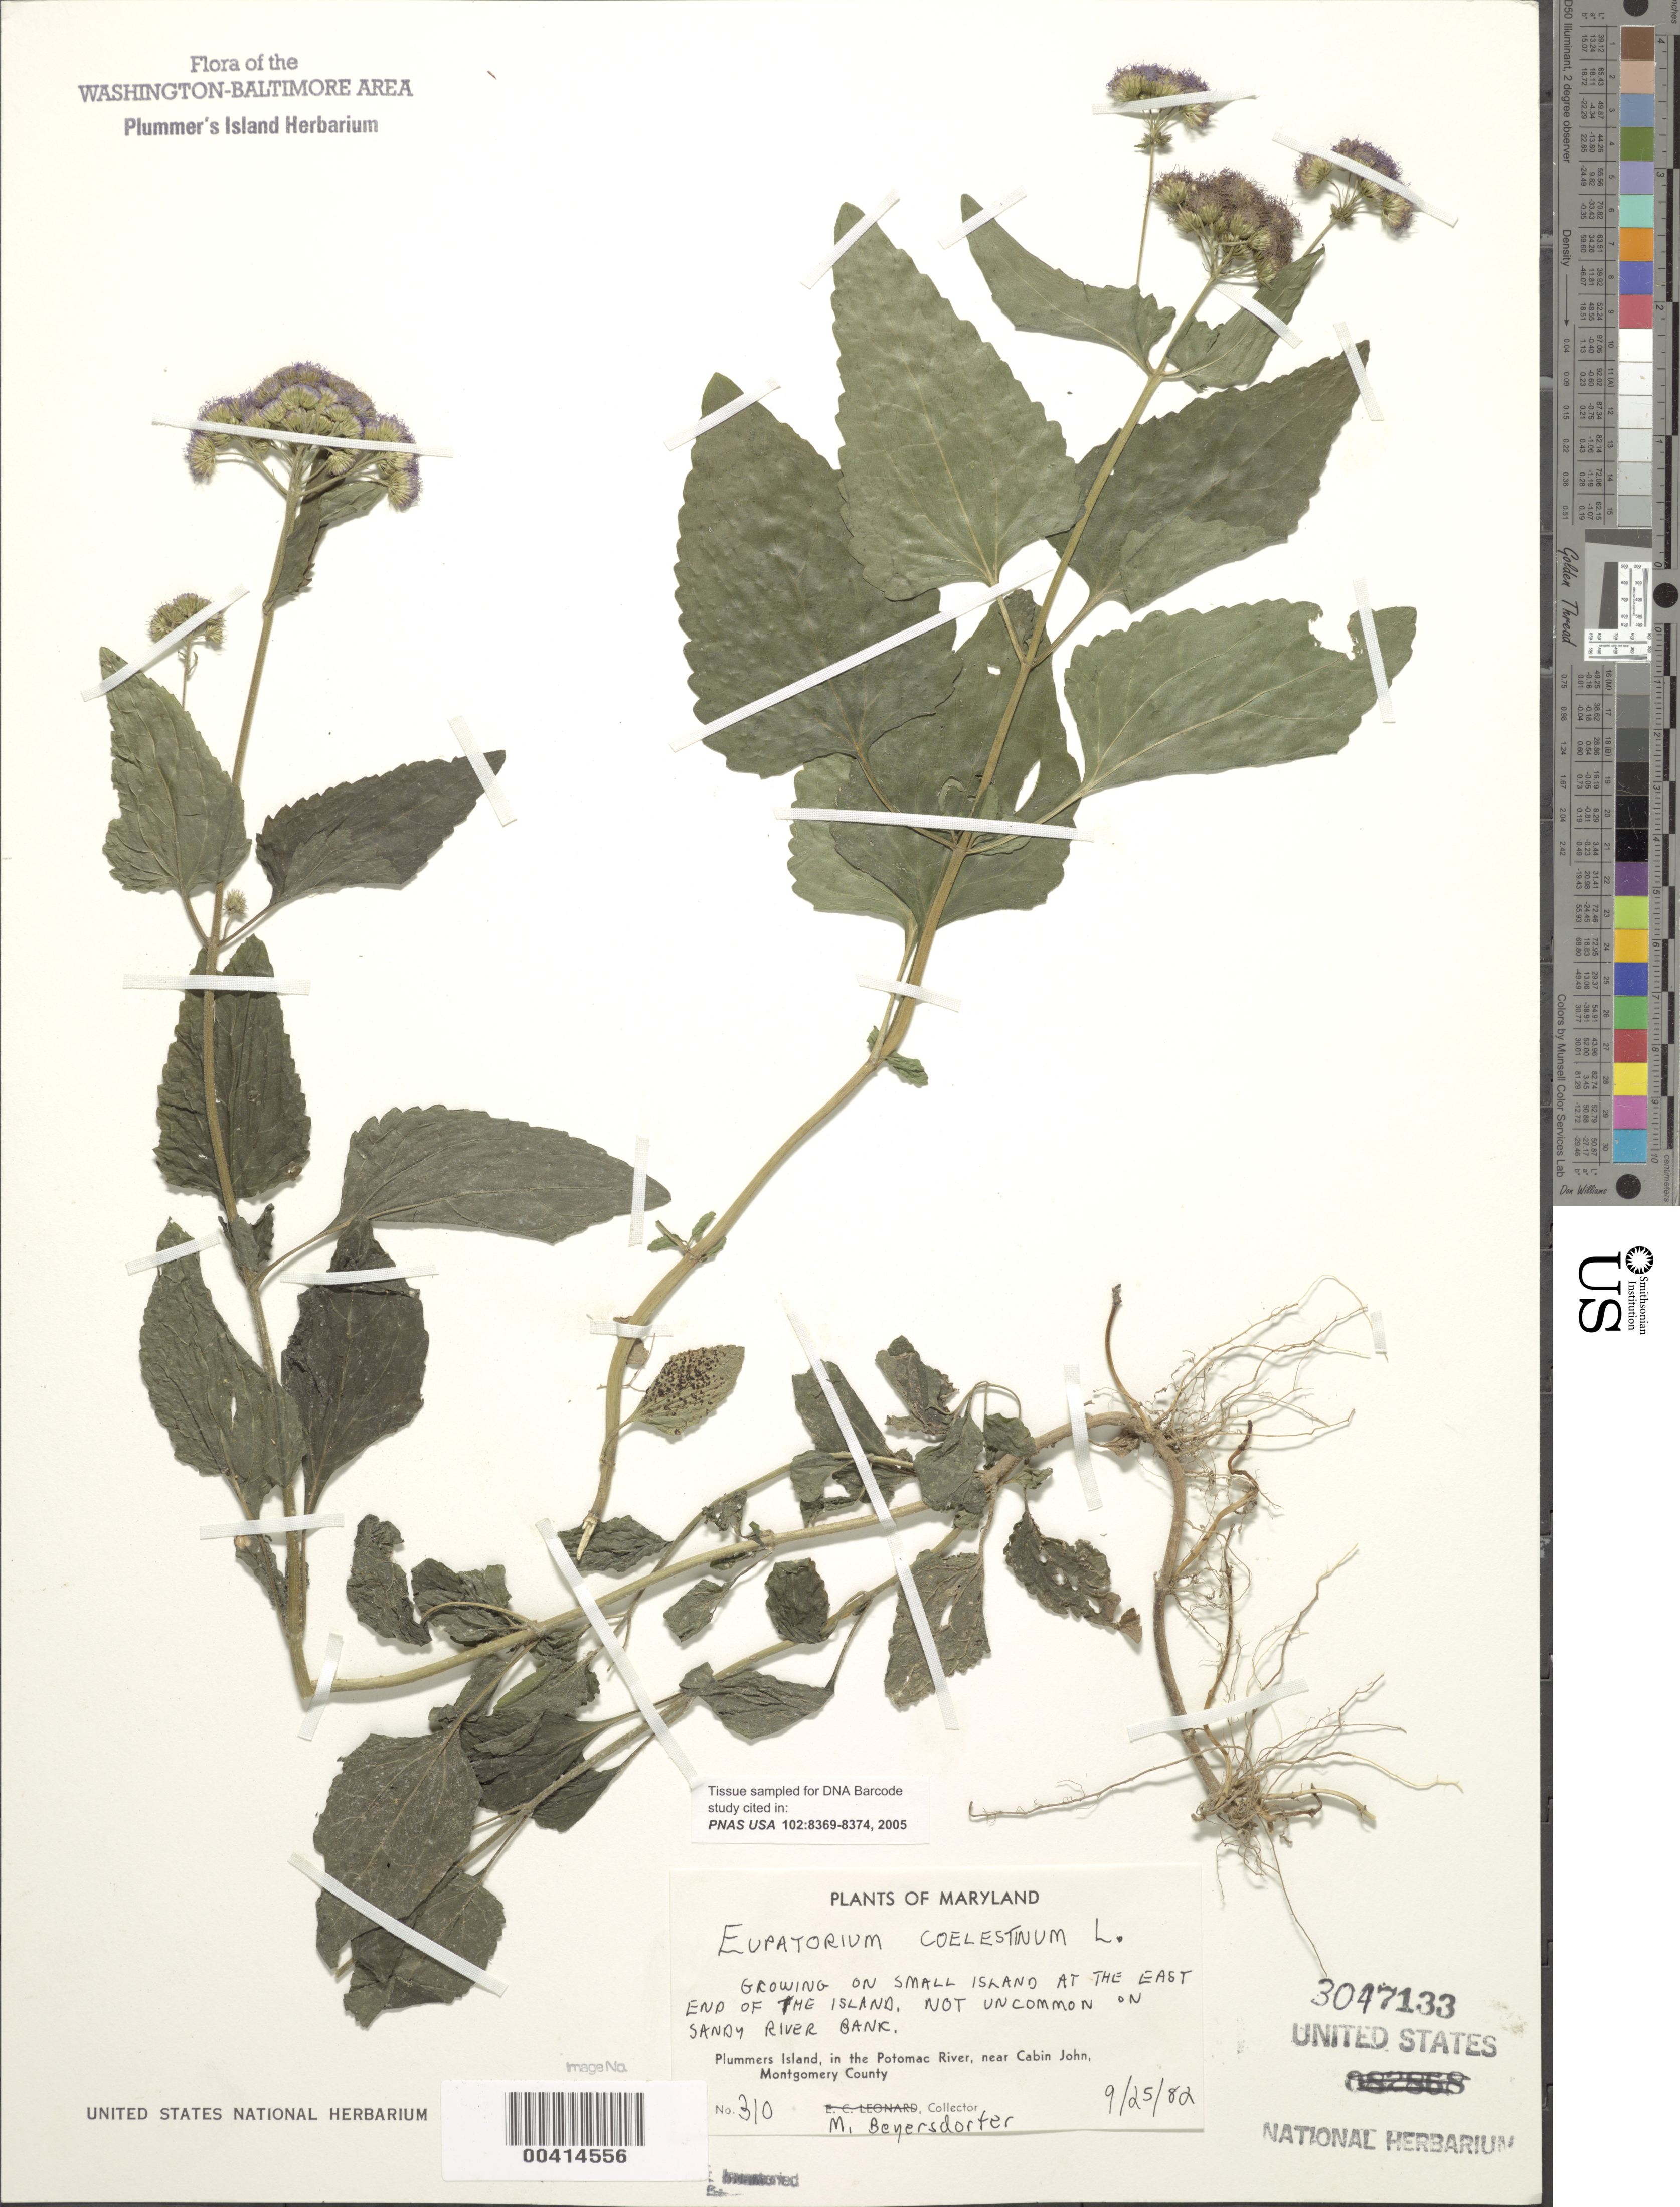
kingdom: Plantae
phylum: Tracheophyta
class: Magnoliopsida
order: Asterales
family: Asteraceae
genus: Conoclinium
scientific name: Conoclinium coelestinum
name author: (L.) DC.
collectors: M. Beyersdorfer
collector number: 310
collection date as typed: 25 Sep 1982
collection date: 1982-09-25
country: United States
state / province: Maryland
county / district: Montgomery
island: Plummers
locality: Plummer's Island; small island at the east end of island C. & O. Canal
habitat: Sandy river bank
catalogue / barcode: US 3047133